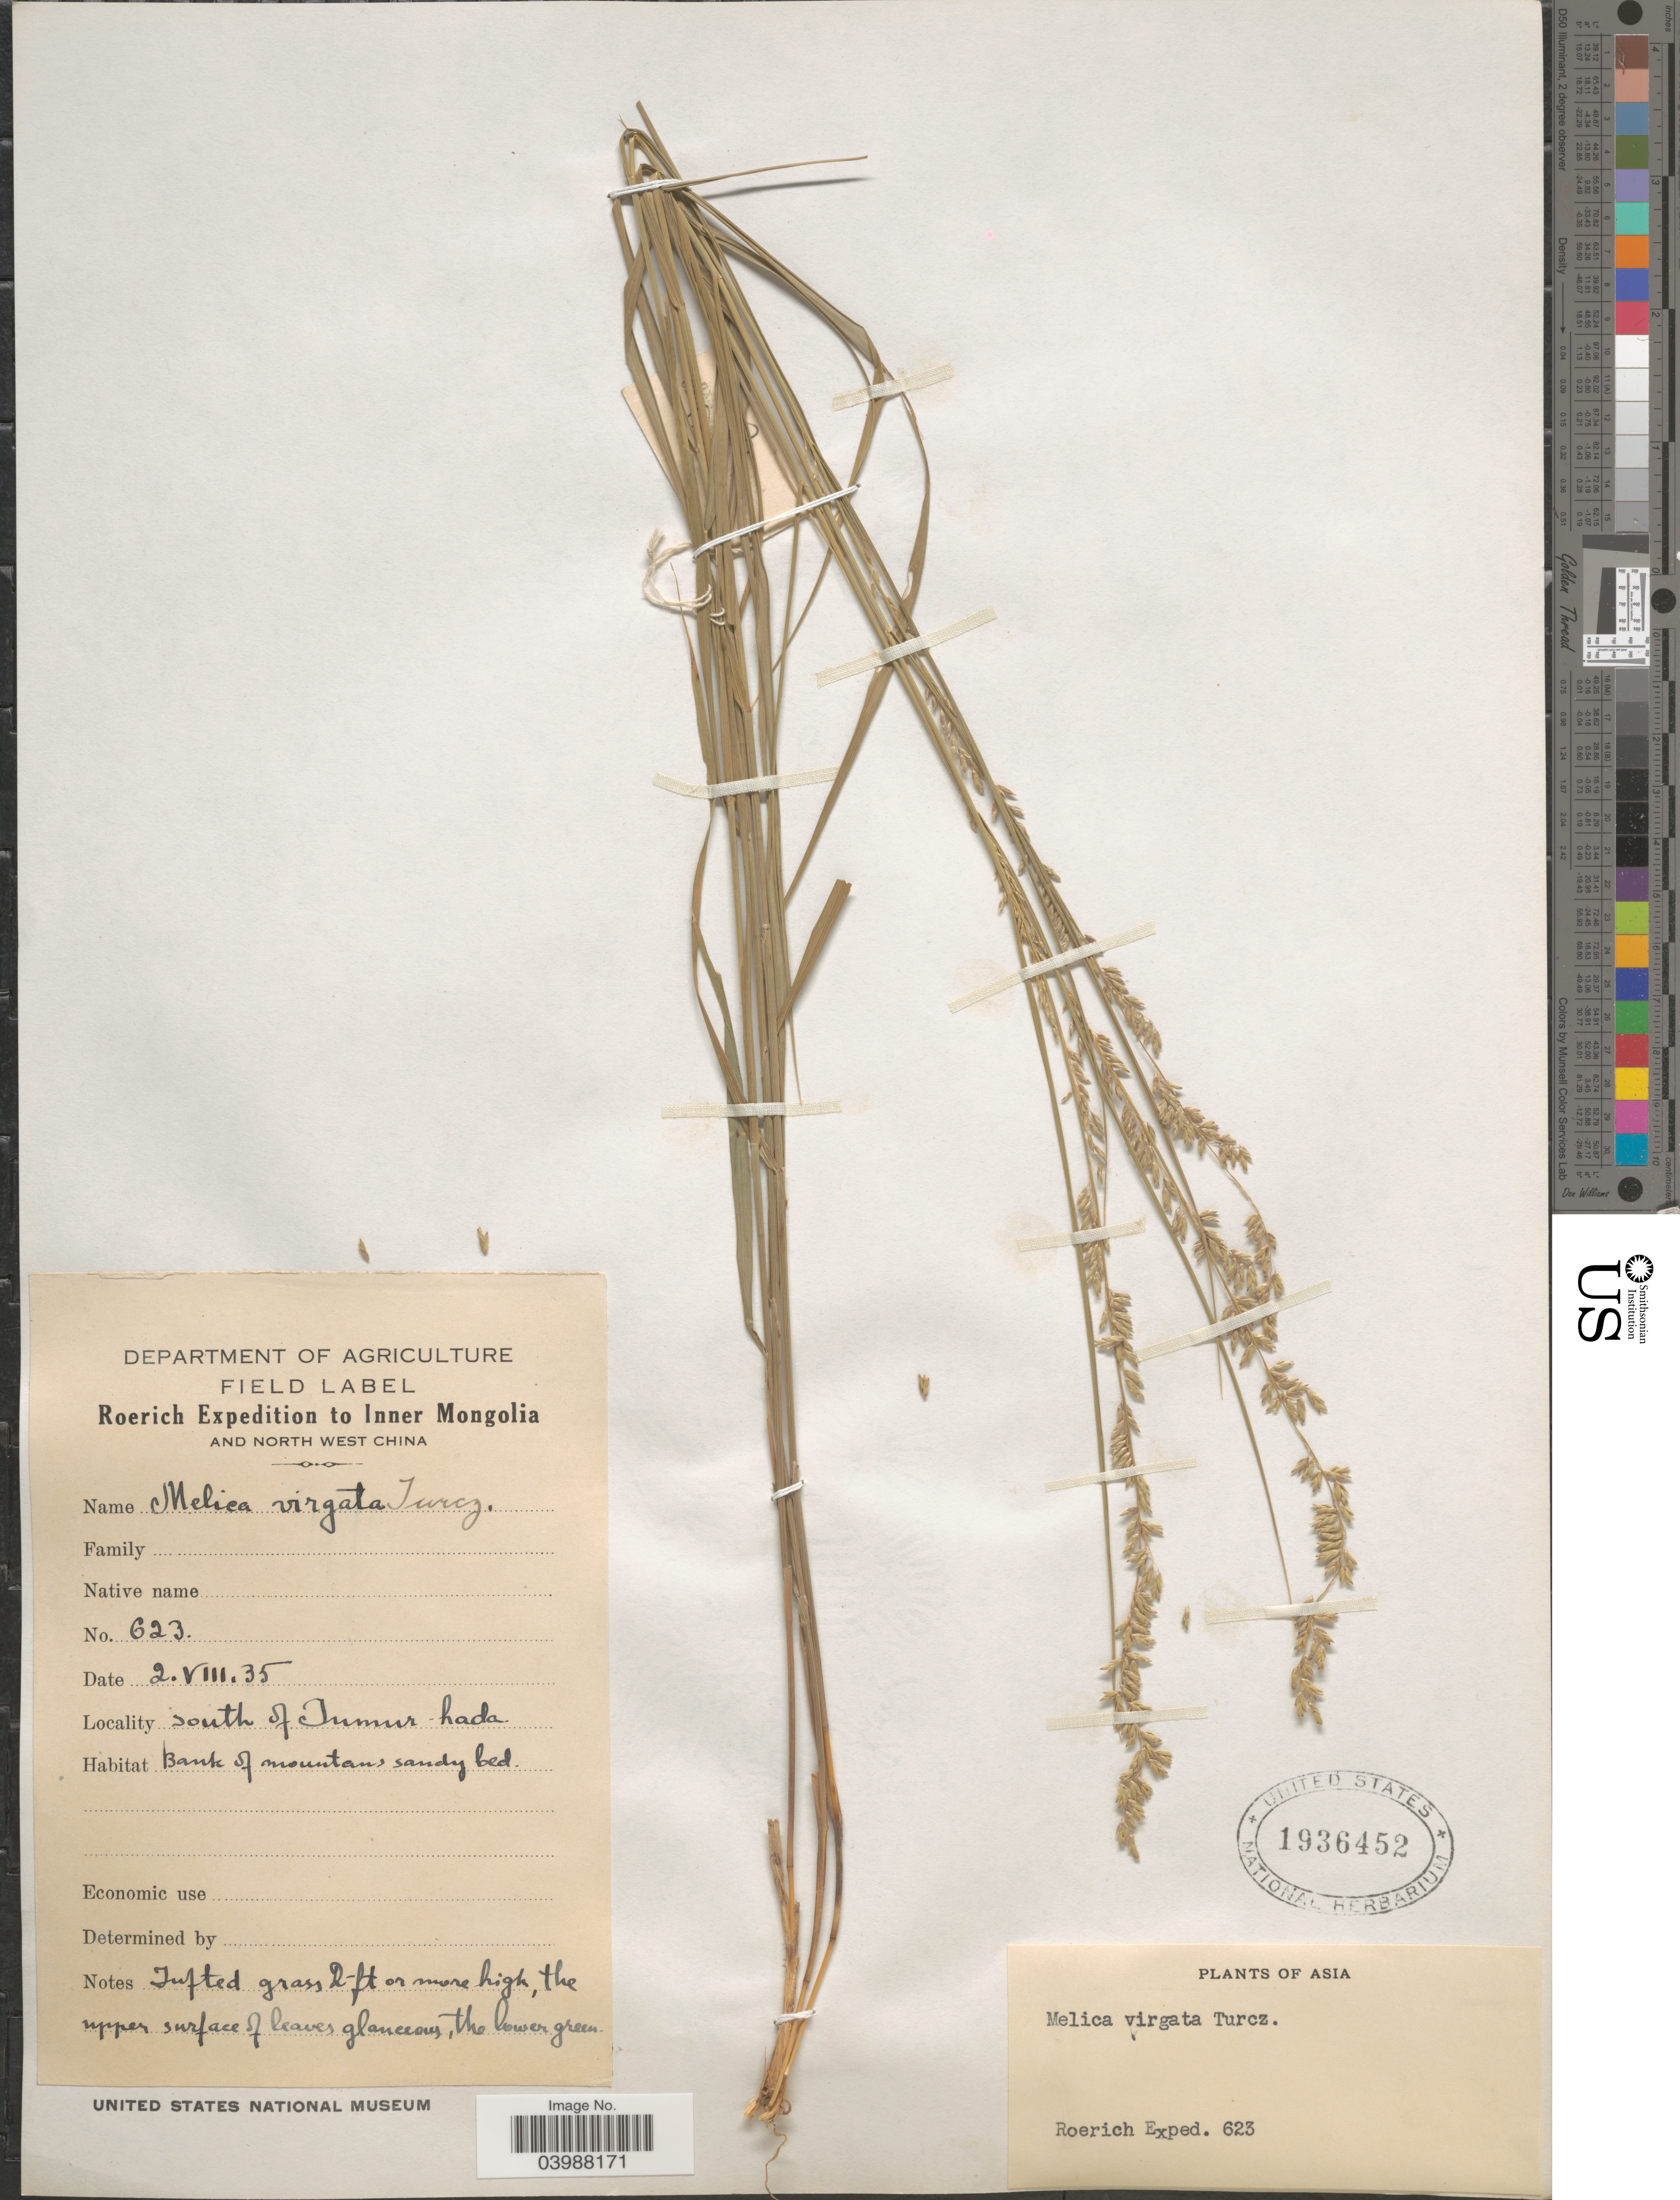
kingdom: Plantae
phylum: Tracheophyta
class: Liliopsida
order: Poales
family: Poaceae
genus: Melica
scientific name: Melica virgata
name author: Turcz. ex Trin.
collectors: Roerich Expedition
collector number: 623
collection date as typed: Transcribed d/m/y: 2/8/35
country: China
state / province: Nei Monggol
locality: Inner Mongolia and North West China. South of Tumur-hada.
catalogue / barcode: US 1936452